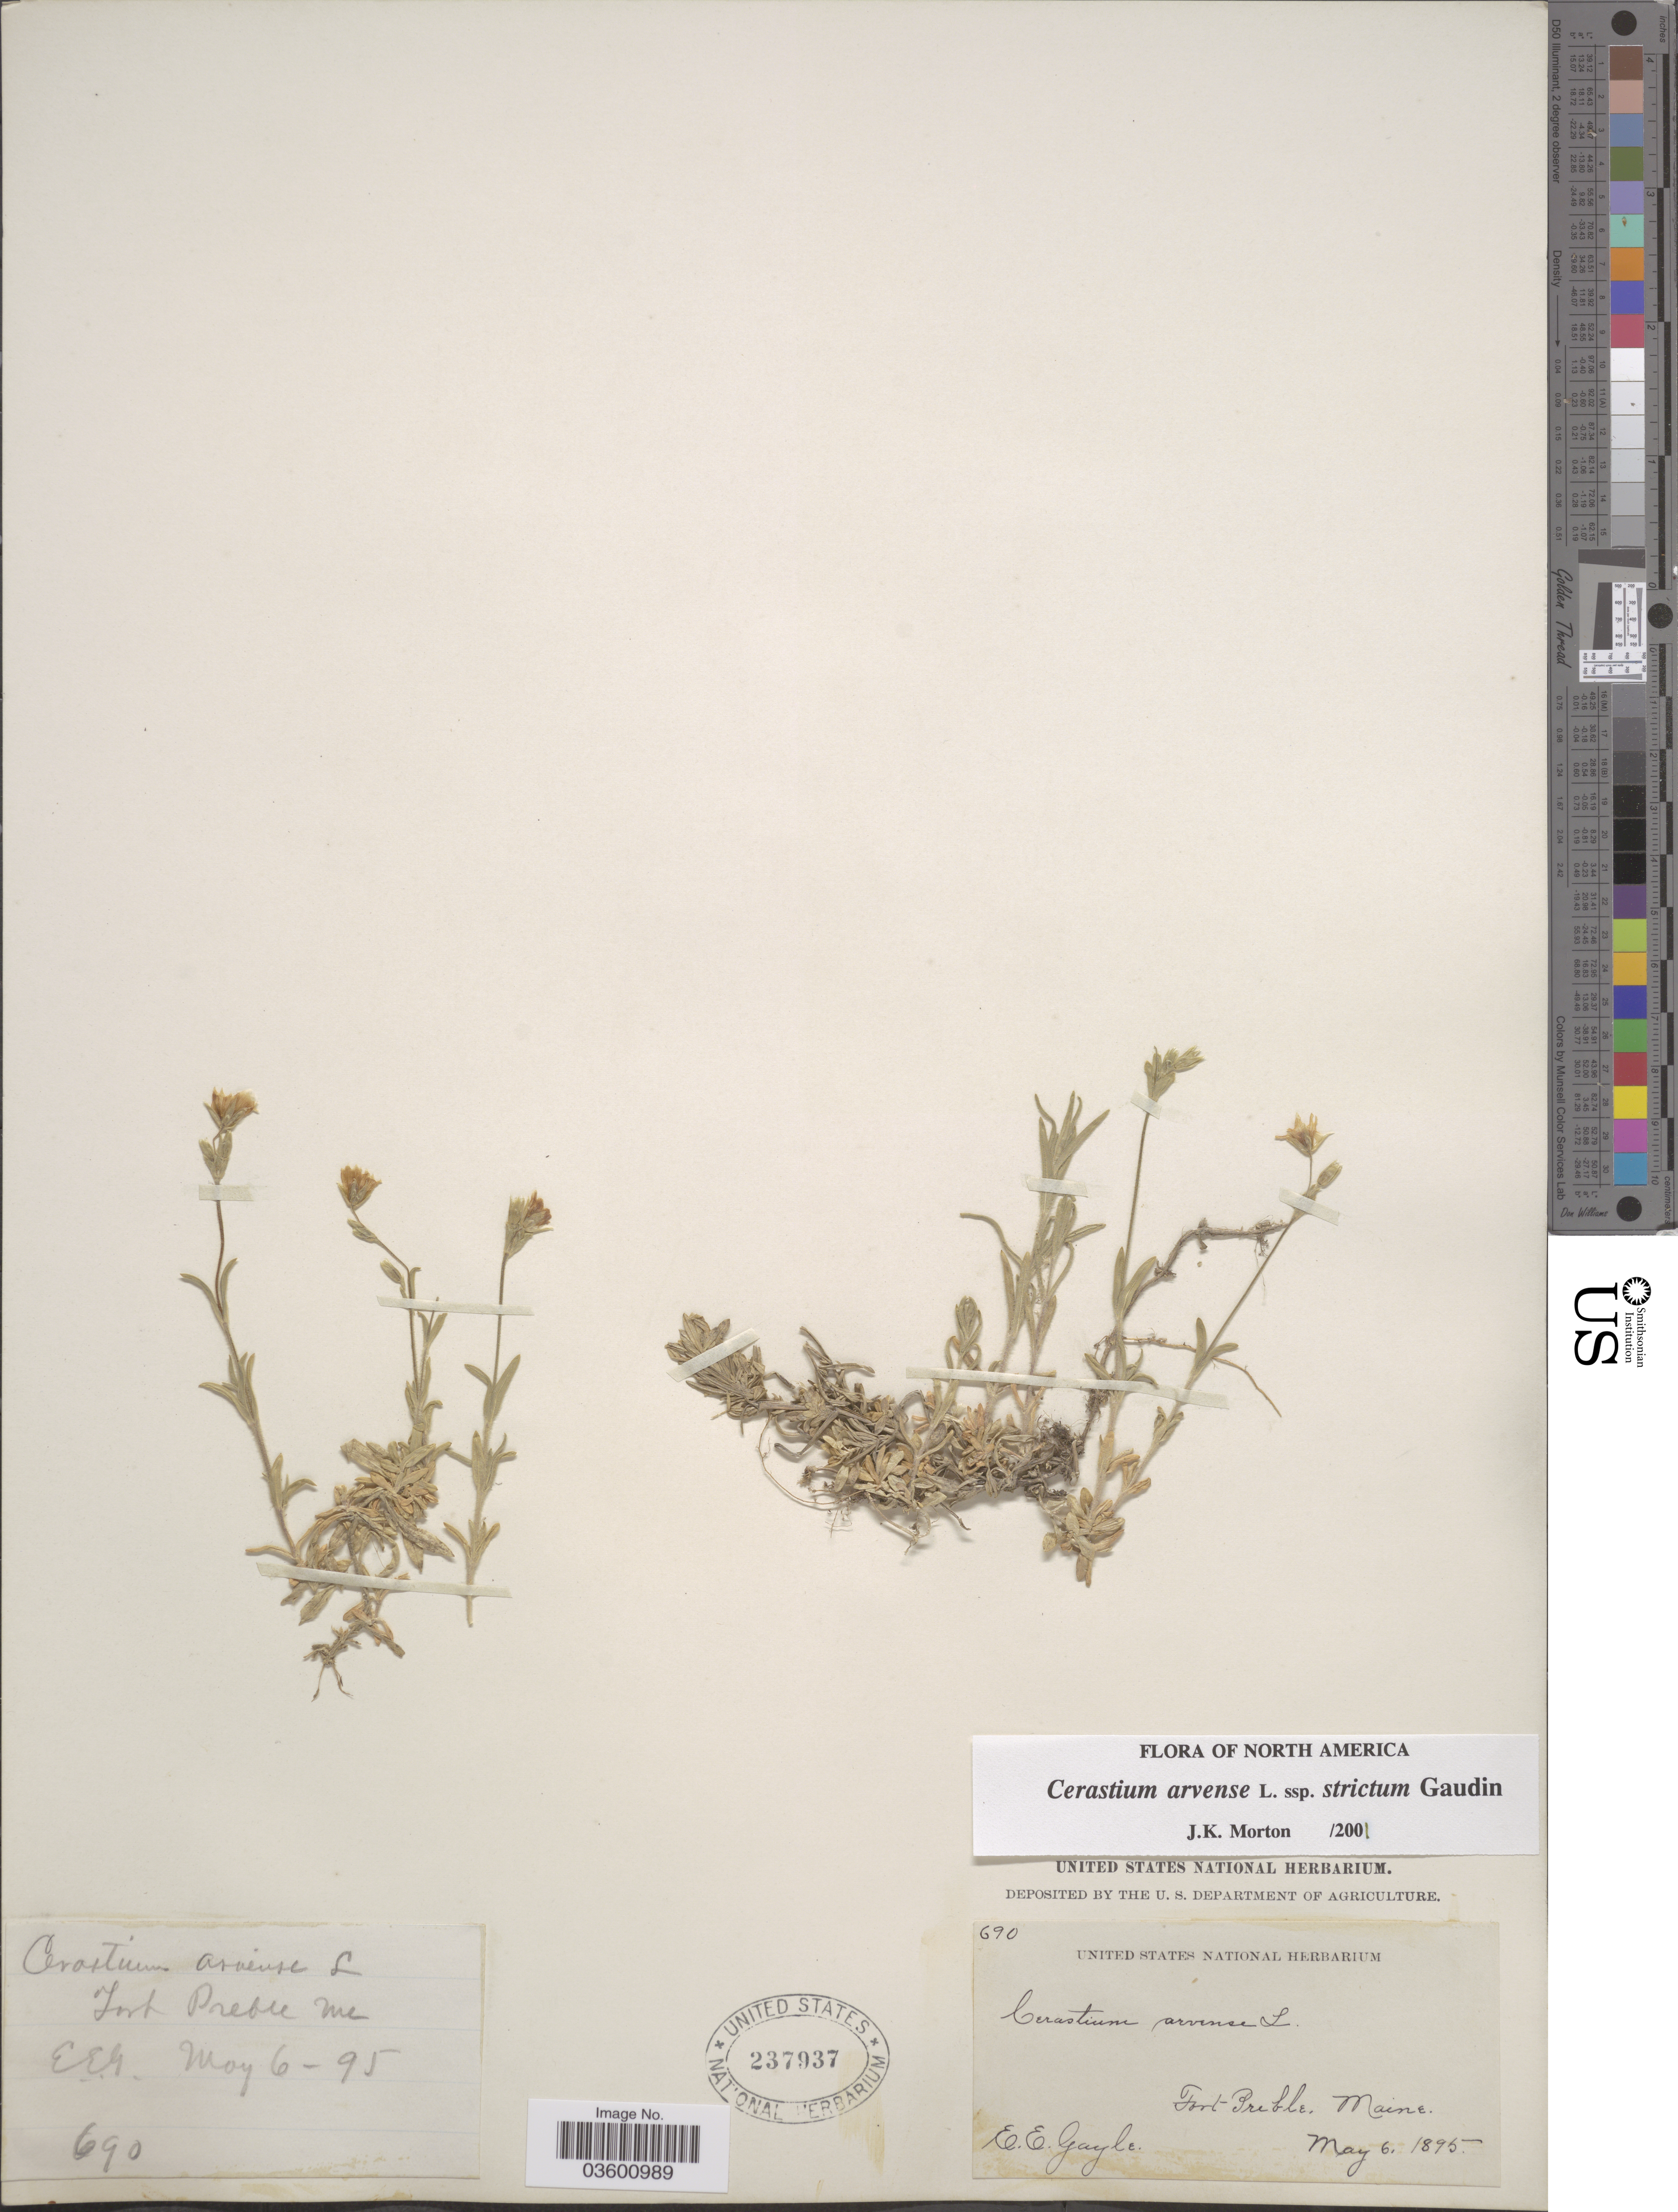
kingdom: Plantae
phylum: Tracheophyta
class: Magnoliopsida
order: Caryophyllales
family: Caryophyllaceae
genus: Cerastium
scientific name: Cerastium arvense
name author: L.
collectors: E. Gayle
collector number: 690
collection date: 1895-05-06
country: United States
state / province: Maine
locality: Fort Preble.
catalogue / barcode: US 237937